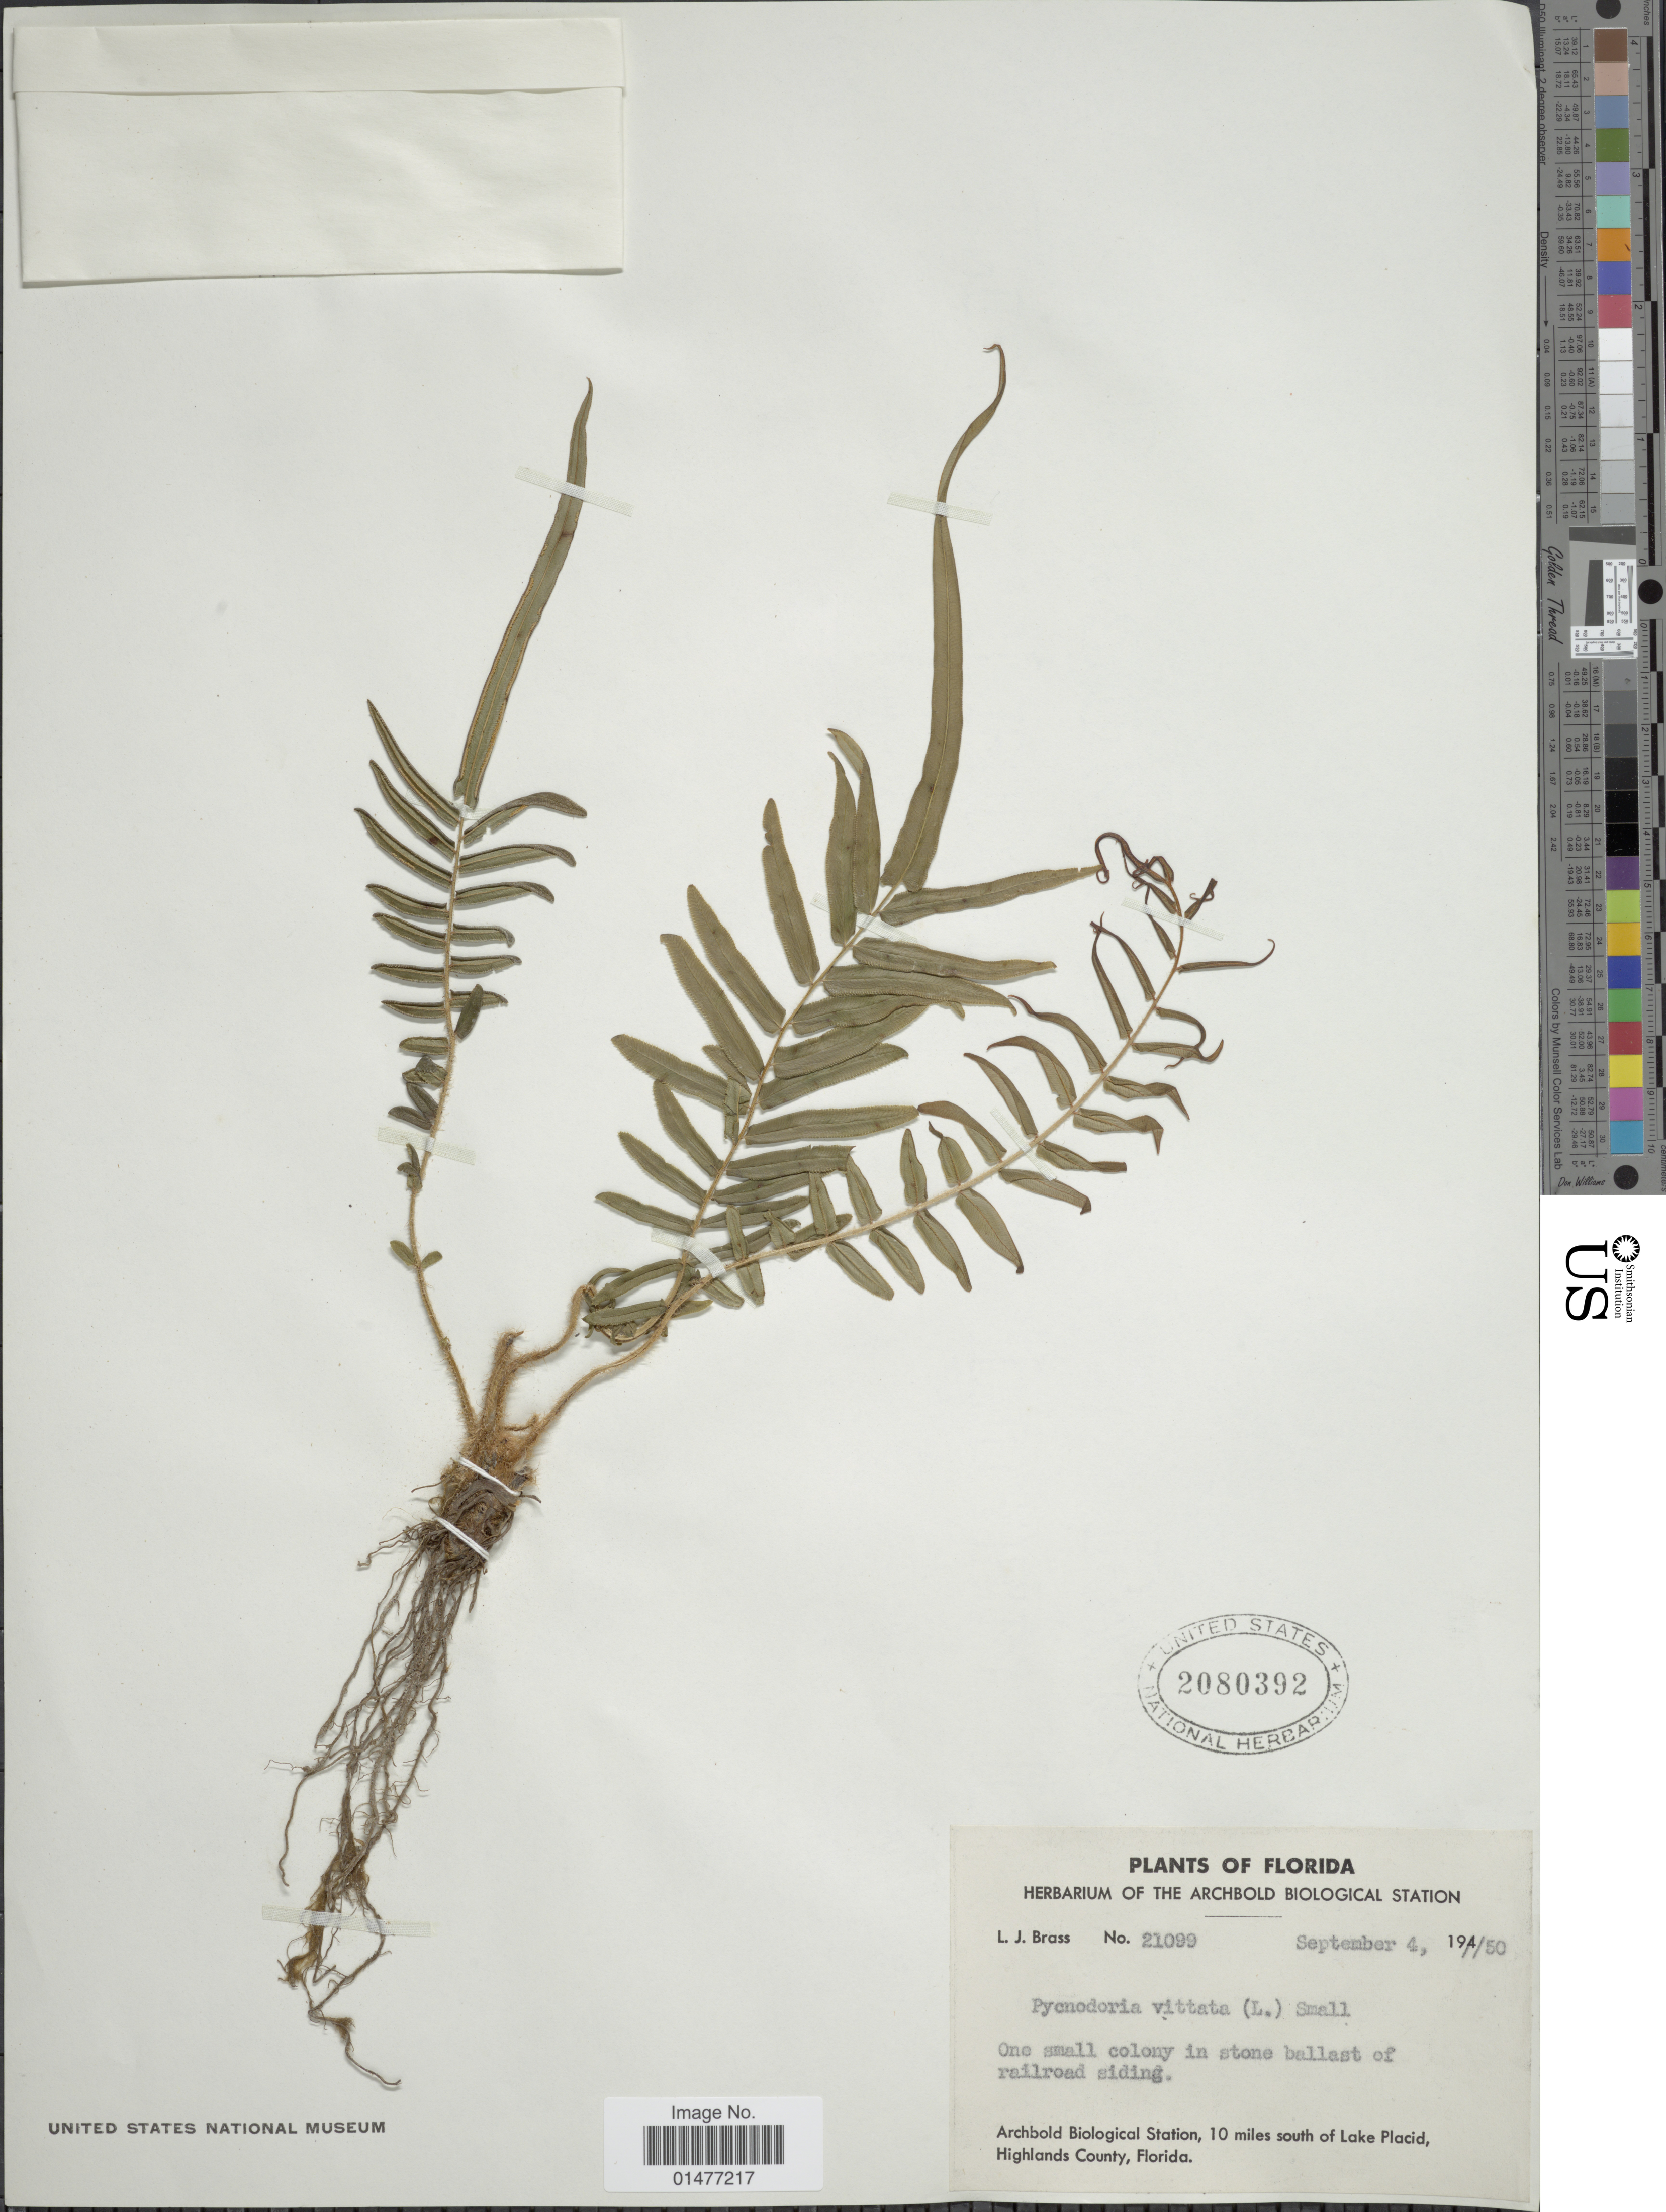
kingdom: Plantae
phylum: Tracheophyta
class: Polypodiopsida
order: Polypodiales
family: Pteridaceae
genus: Pteris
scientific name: Pteris vittata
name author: L.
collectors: L. J. Brass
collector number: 21099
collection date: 1950-09-04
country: United States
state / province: Florida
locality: Plants of Florida, one small colony in stone ballast of railroad siding, Archbold Biological Station, 10 miles south of Lake Placid, Highlands County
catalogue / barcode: US 2080392